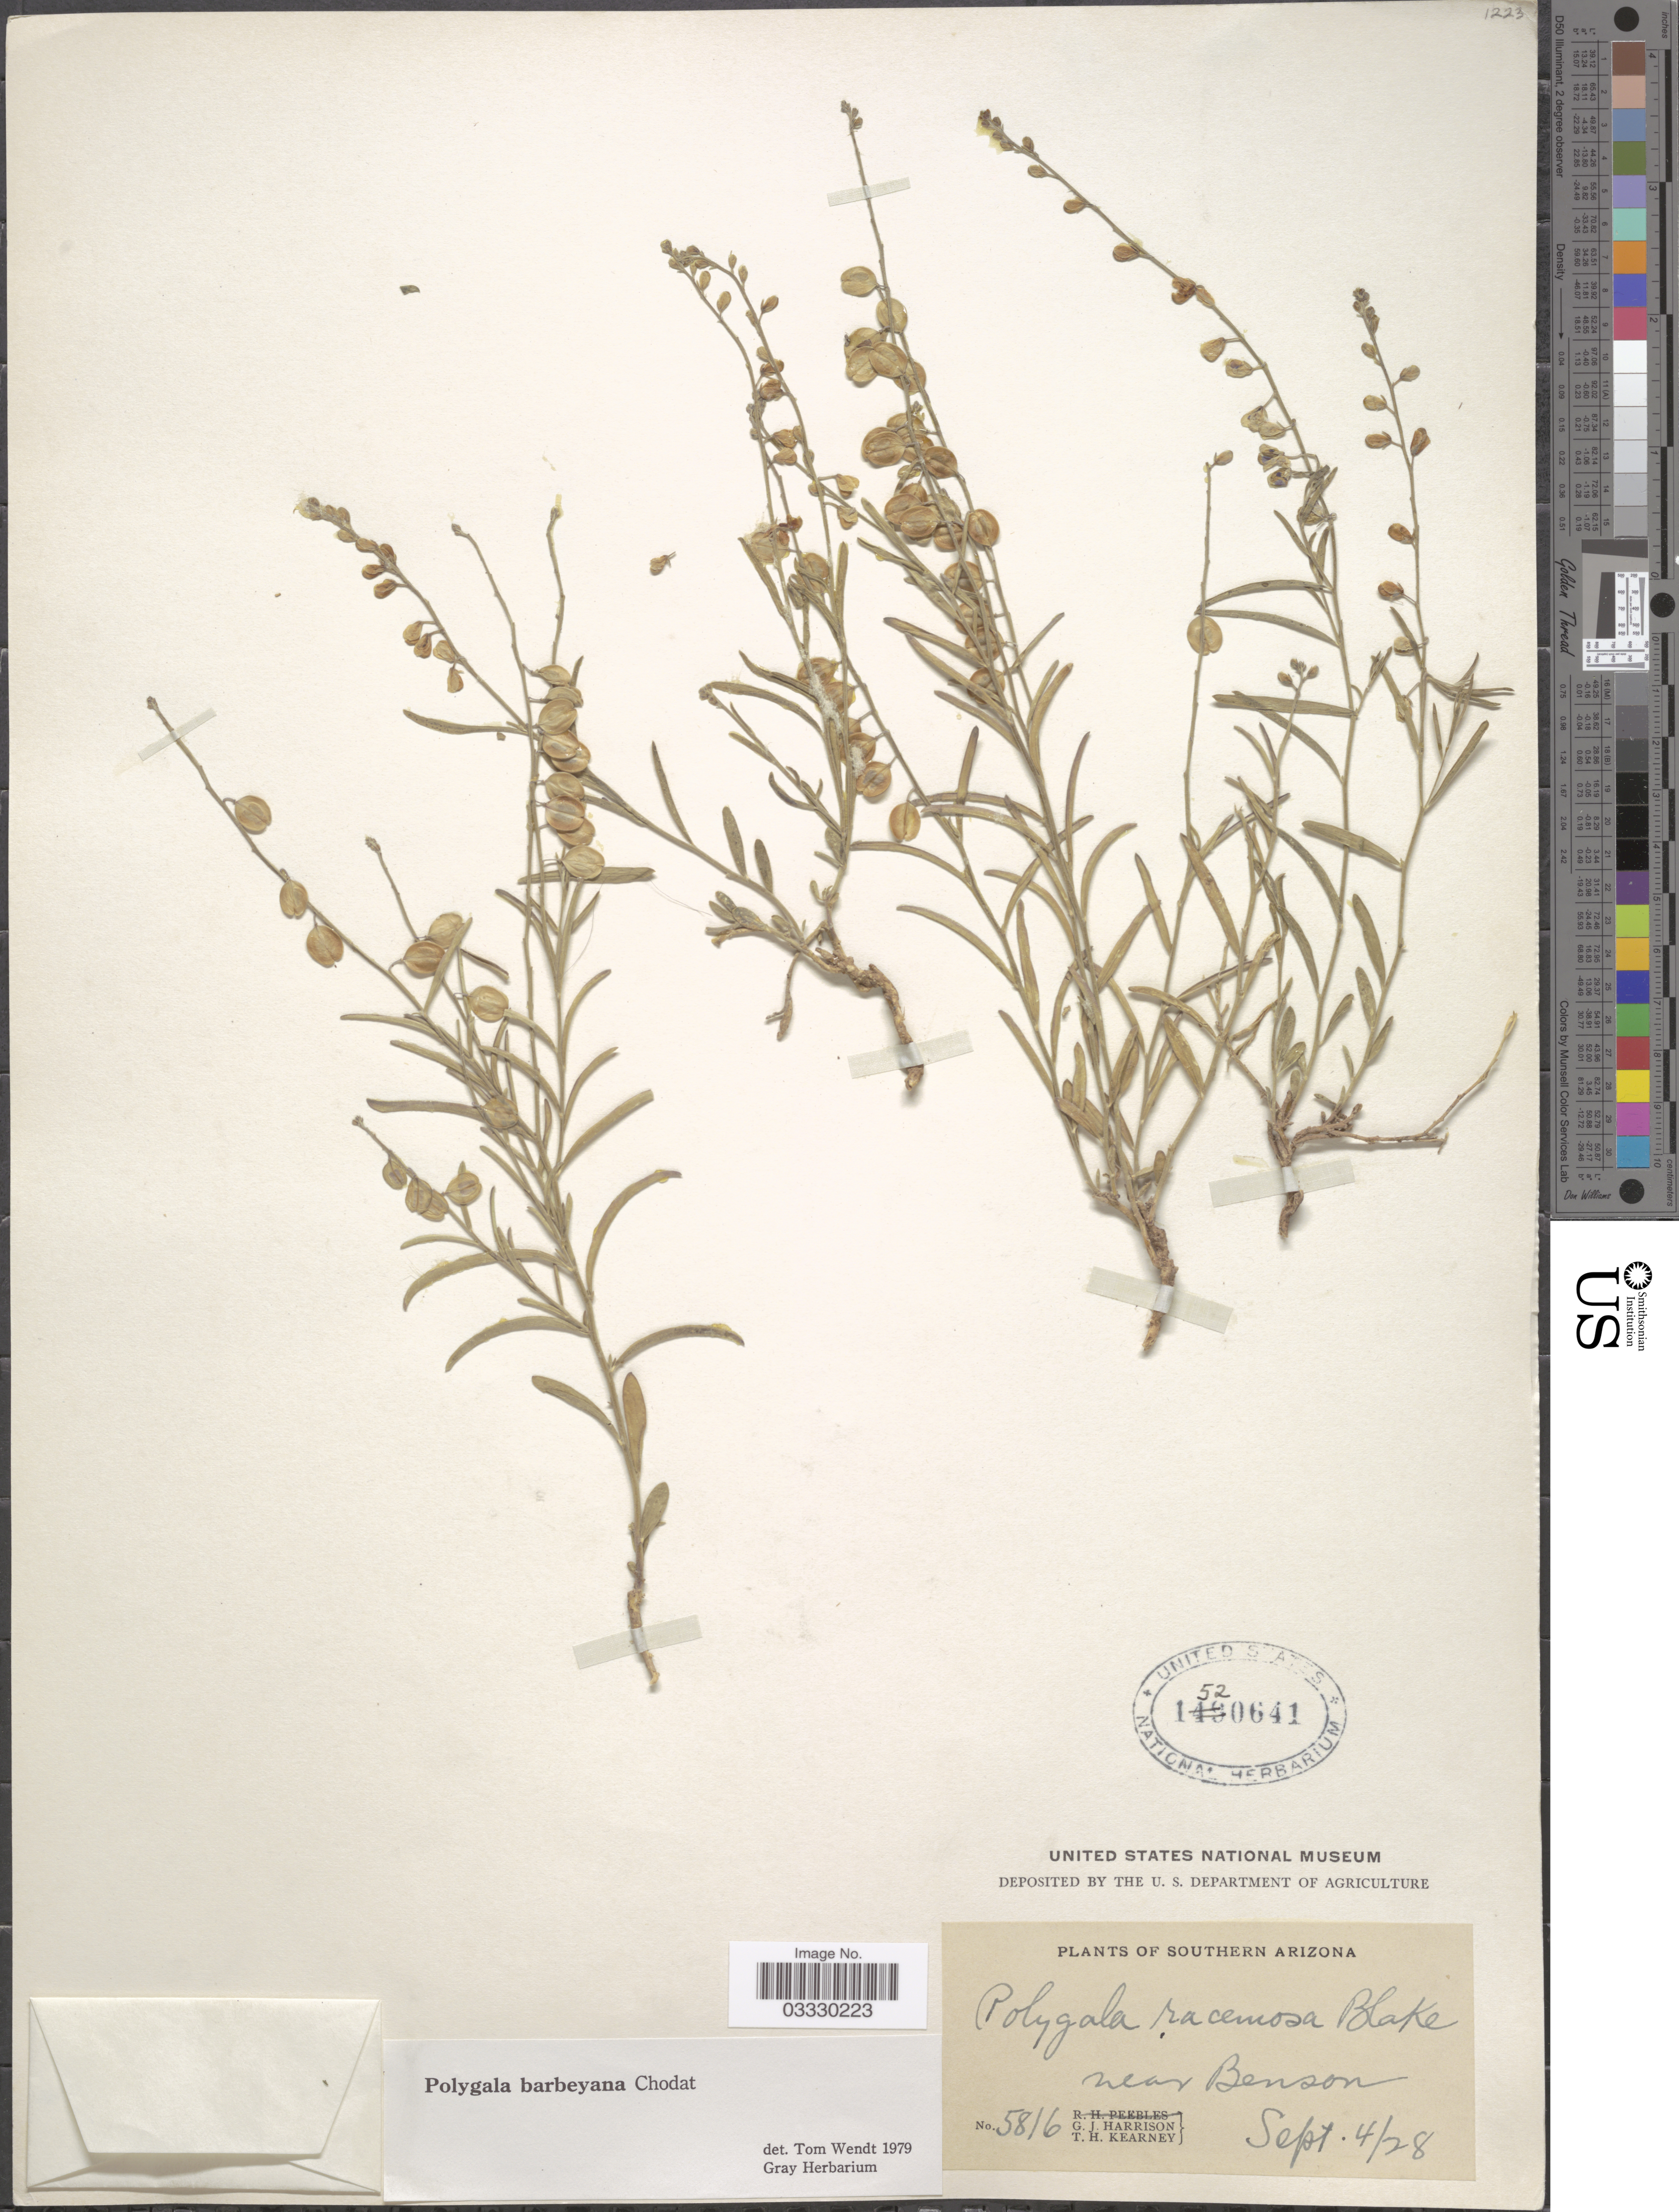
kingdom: Plantae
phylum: Tracheophyta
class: Magnoliopsida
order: Fabales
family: Polygalaceae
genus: Hebecarpa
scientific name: Hebecarpa barbeyana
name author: (Chodat) J.R. Abbott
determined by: Strong, Mark T., (BOT), Smithsonian Institution - National Museum of Natural History (UNITED STATES)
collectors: G. J. Harrison & T. H. Kearney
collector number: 5816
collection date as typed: Transcribed d/m/y: 4/9/28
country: United States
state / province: Arizona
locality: Southern Arizona. Near Benson.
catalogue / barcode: US 1520641